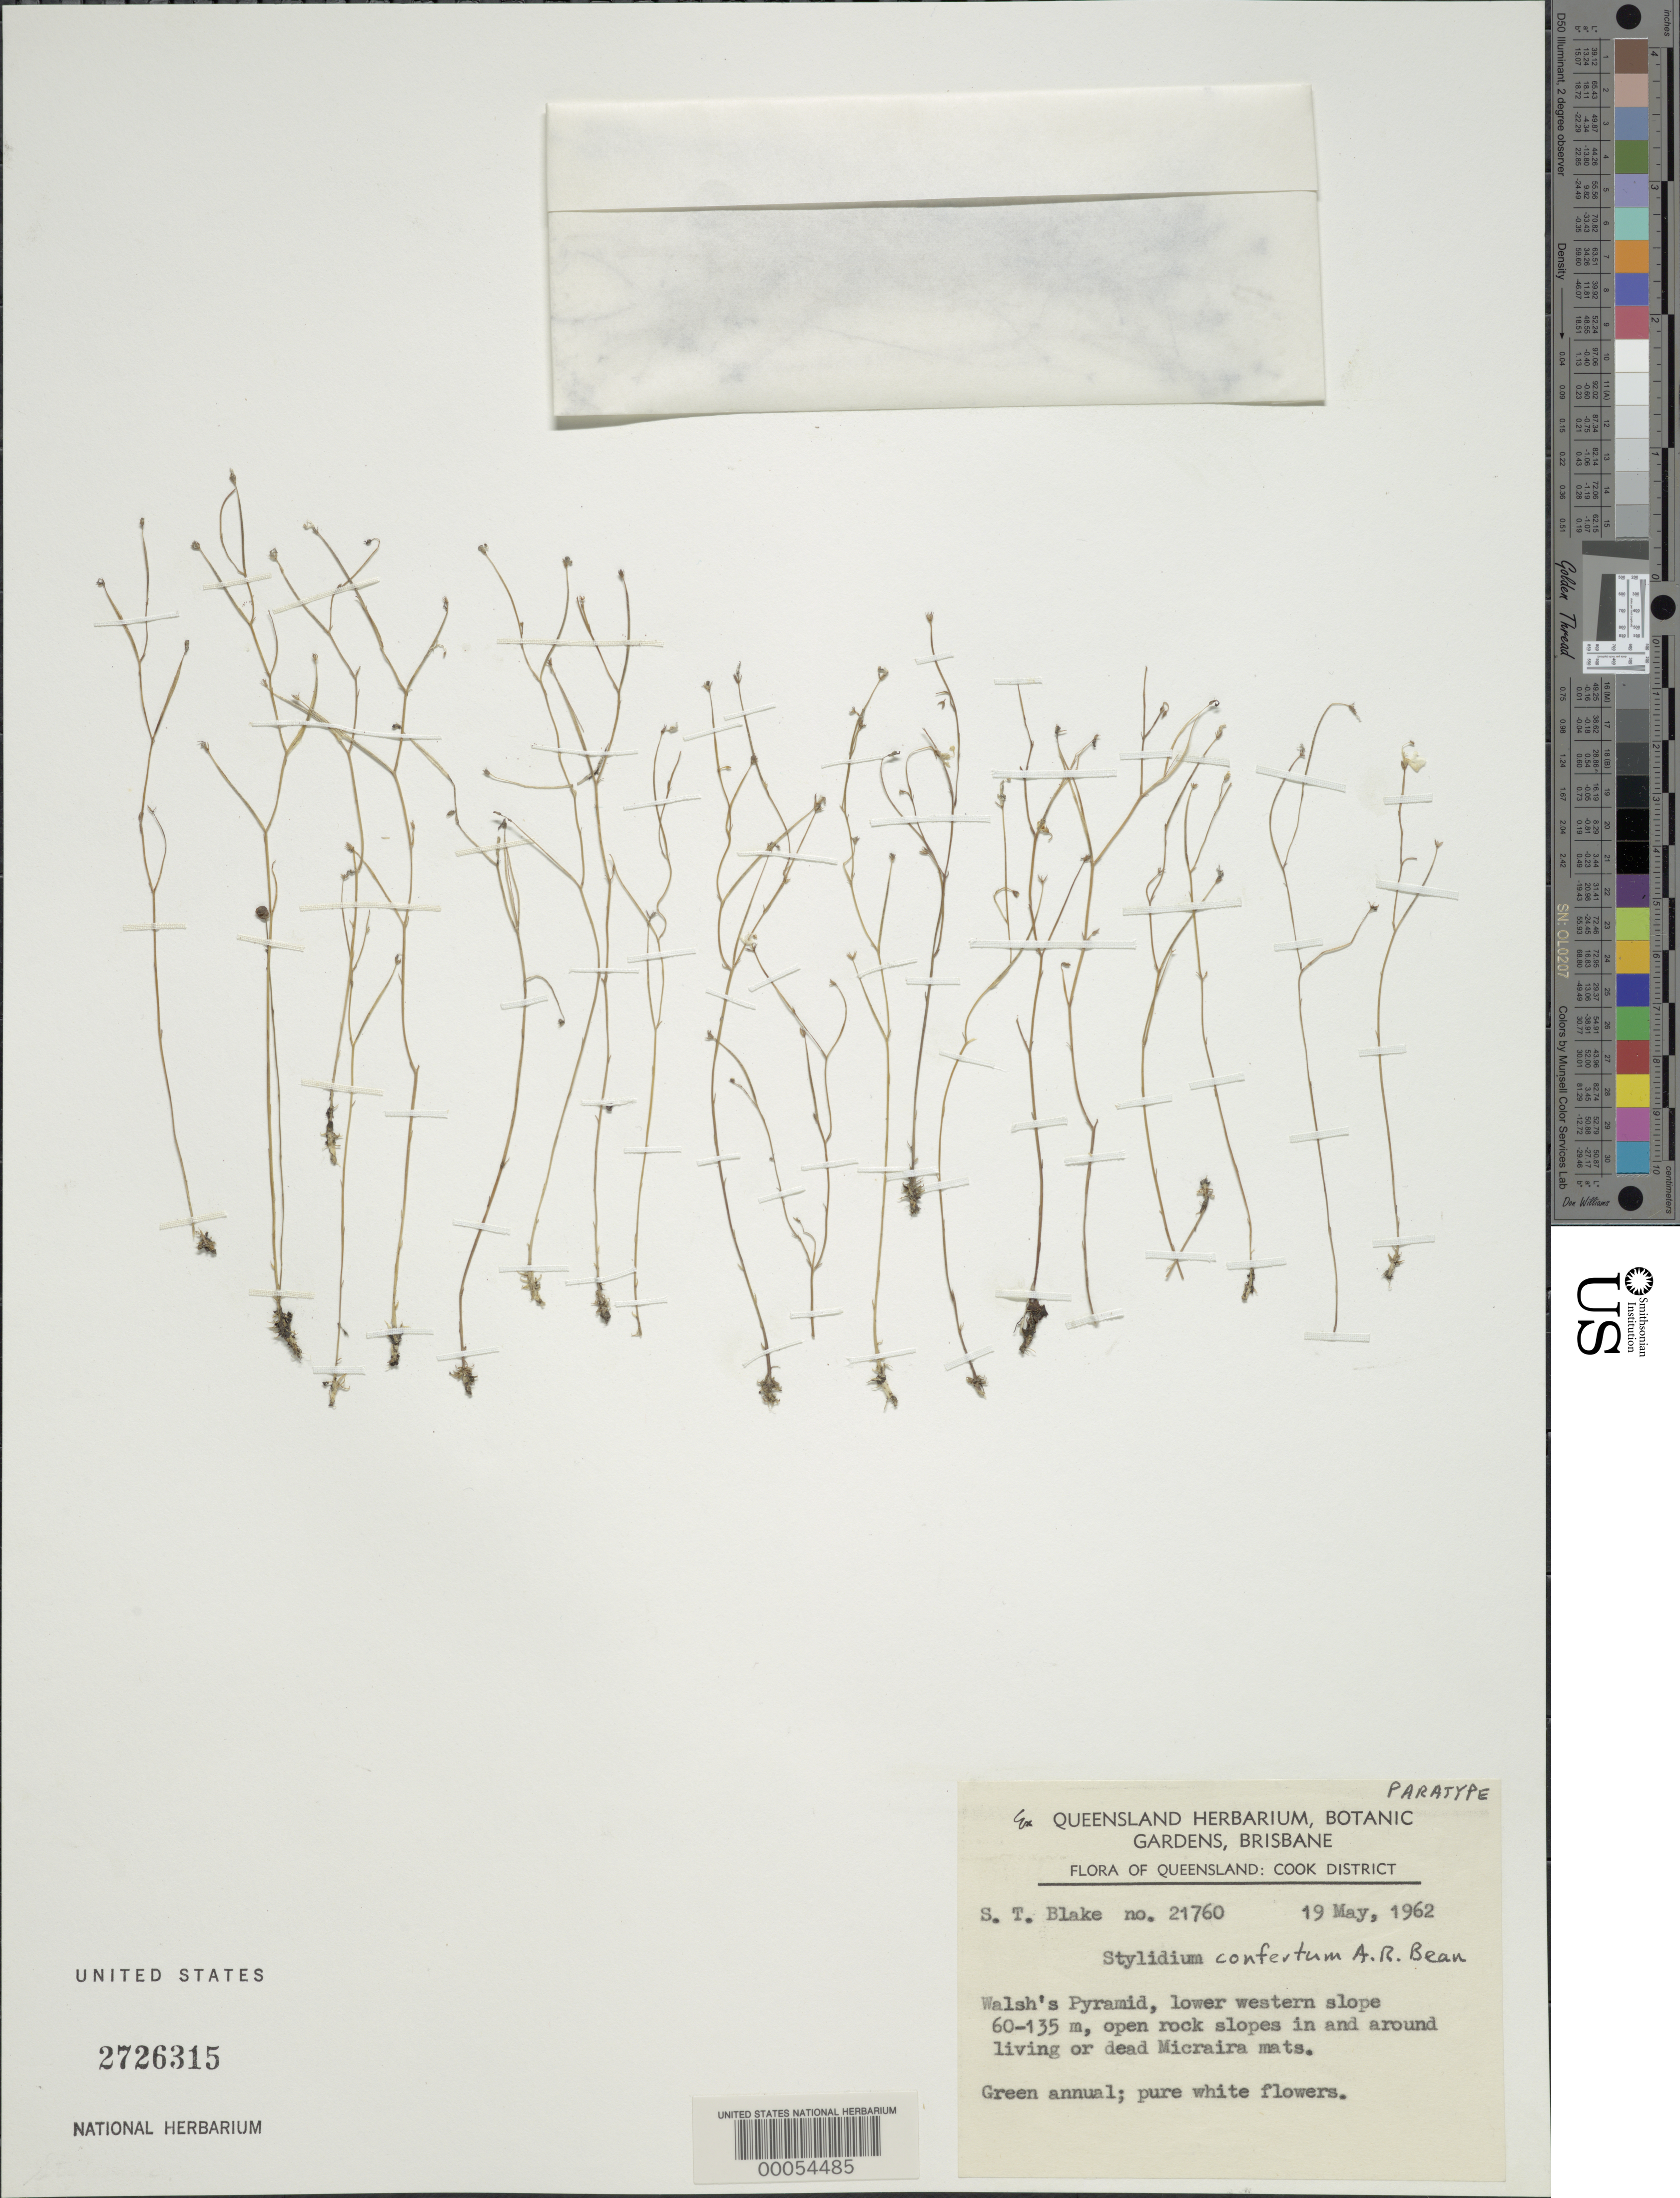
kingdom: Plantae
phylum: Tracheophyta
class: Magnoliopsida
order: Asterales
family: Stylidiaceae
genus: Stylidium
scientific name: Stylidium confertum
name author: A.R. Bean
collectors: S. T. Blake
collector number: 21760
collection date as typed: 19 May 1962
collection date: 1962-05-19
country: Australia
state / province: Queensland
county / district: Cook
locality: Walsh's pyramid, lower western slope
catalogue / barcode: US 2726315